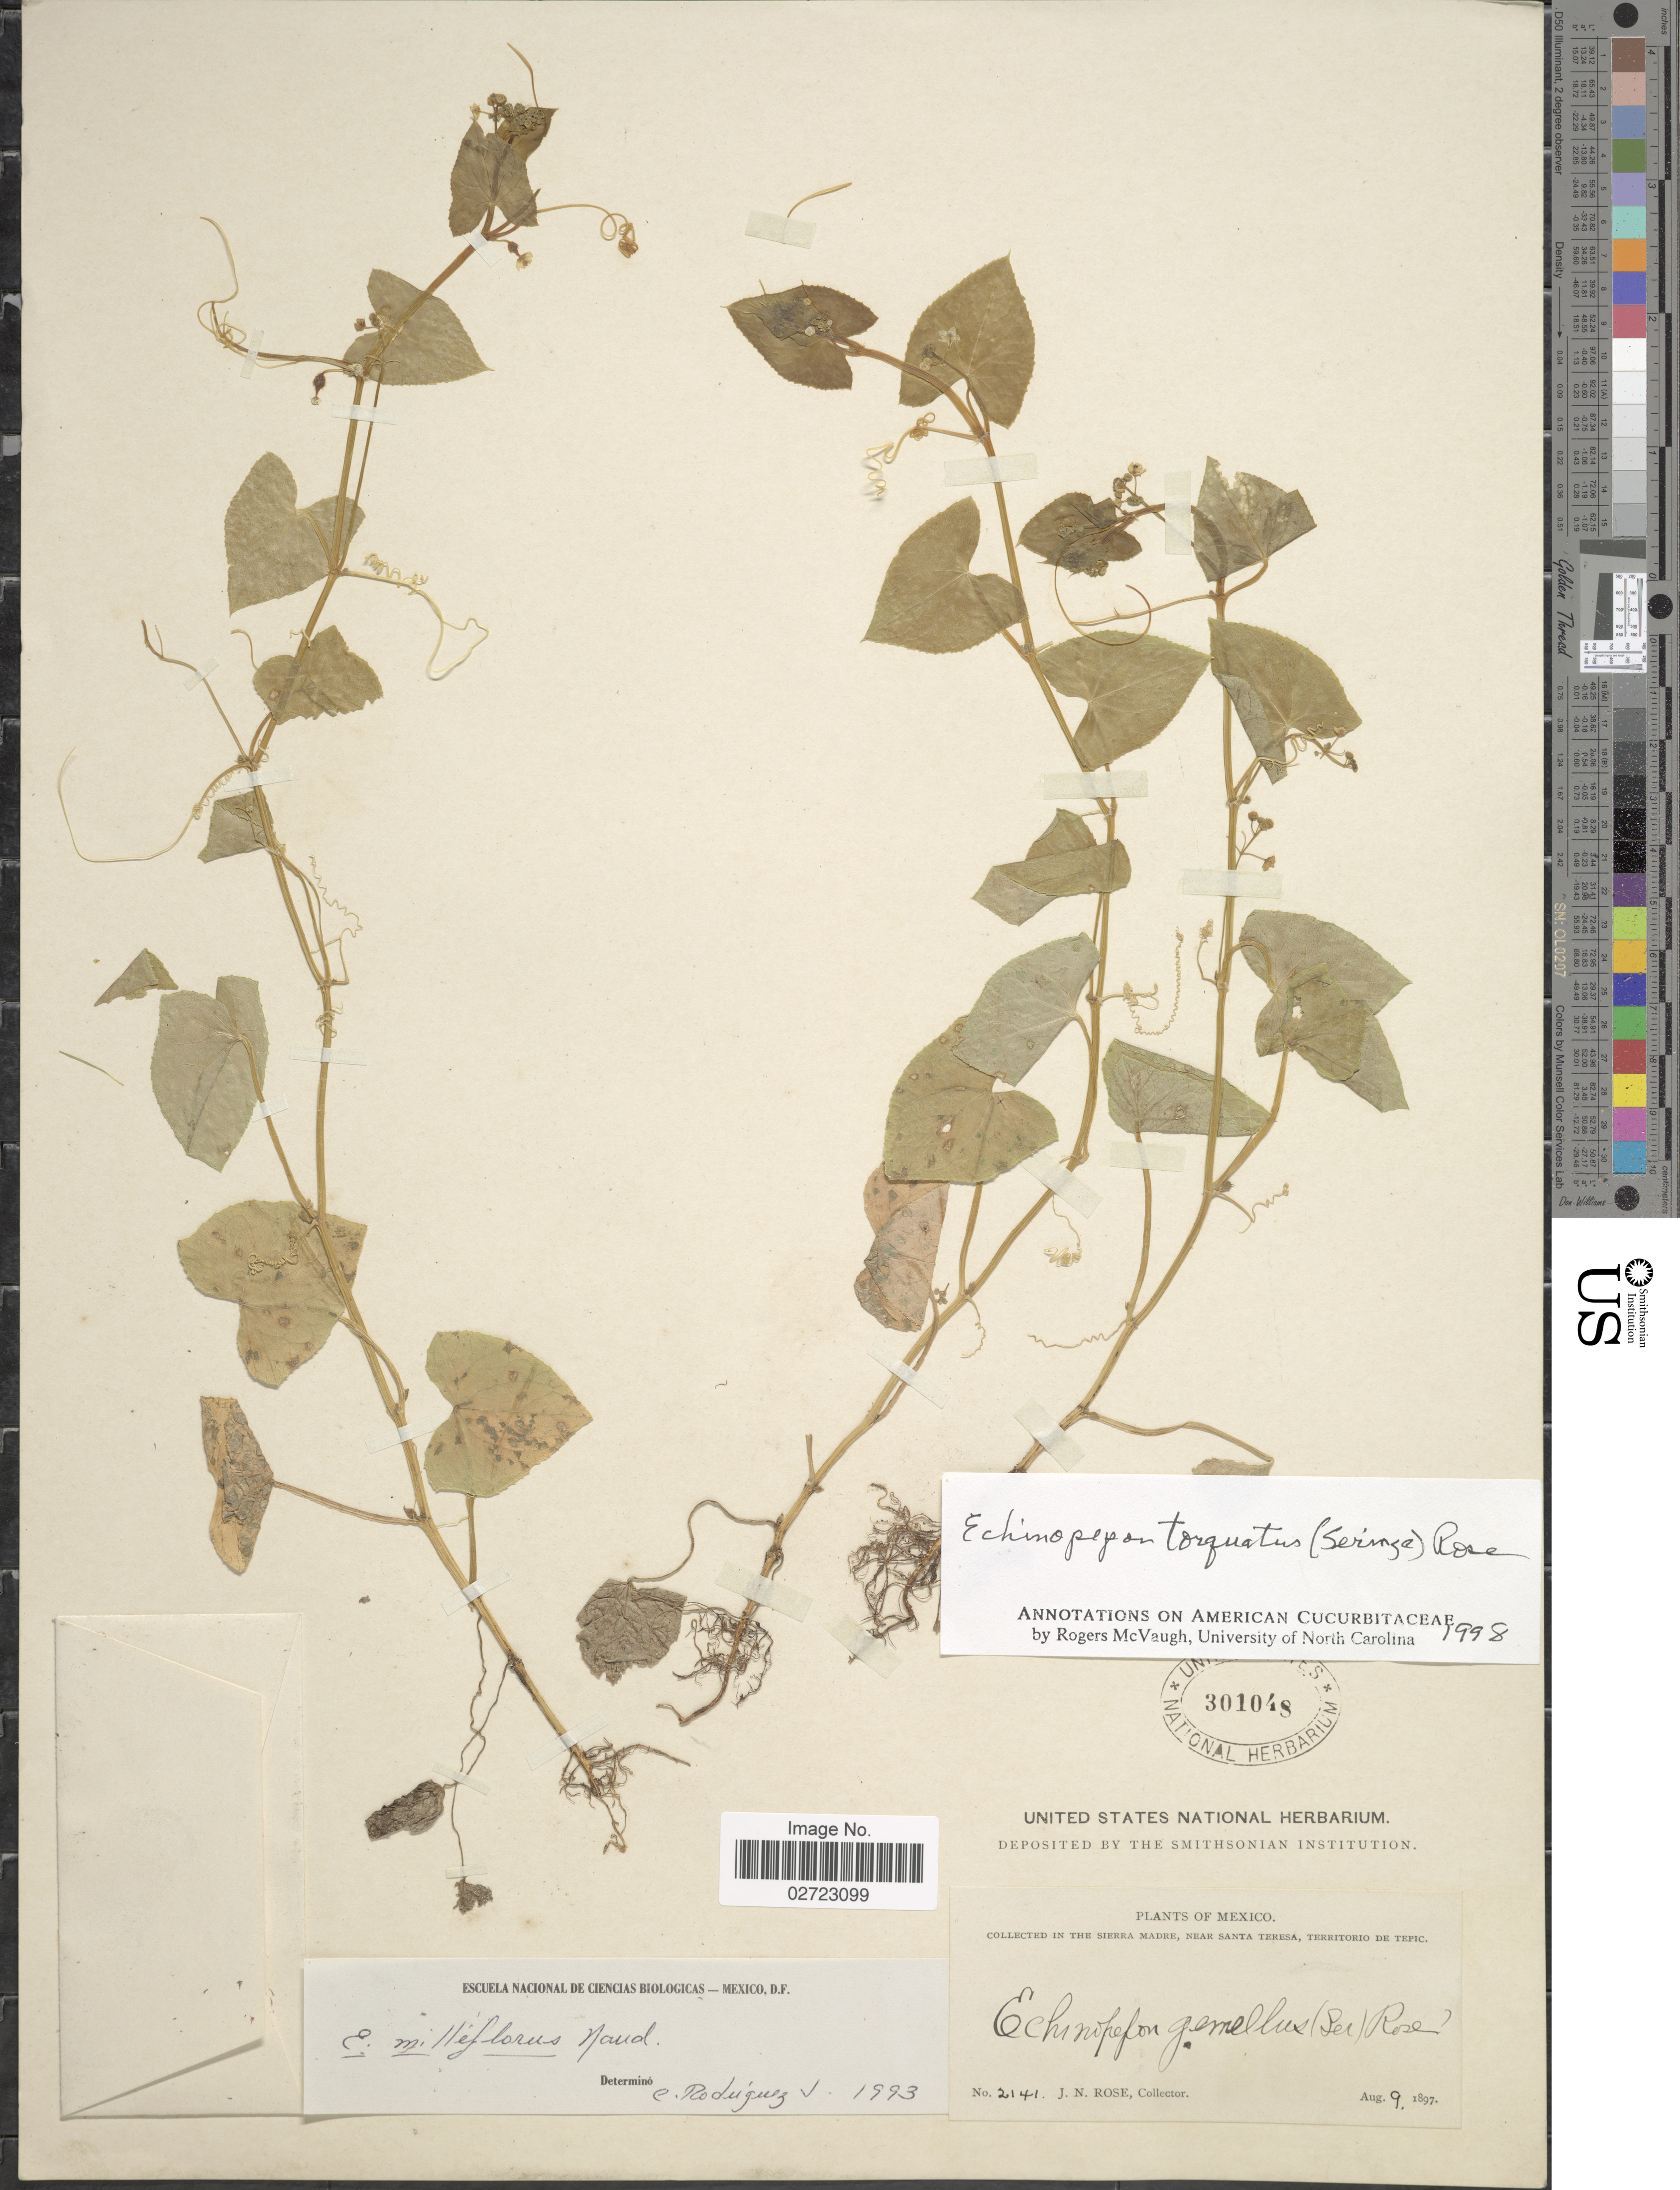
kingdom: Plantae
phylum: Tracheophyta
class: Magnoliopsida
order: Cucurbitales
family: Cucurbitaceae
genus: Echinopepon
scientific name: Echinopepon torquatus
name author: (Sessé & Moc. ex DC.) Rose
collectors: J. N. Rose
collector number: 2141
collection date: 1897-08-09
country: Mexico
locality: In the Sierra Madre, near Santa Teresa, Territorio de Tepic.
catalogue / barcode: US 301048